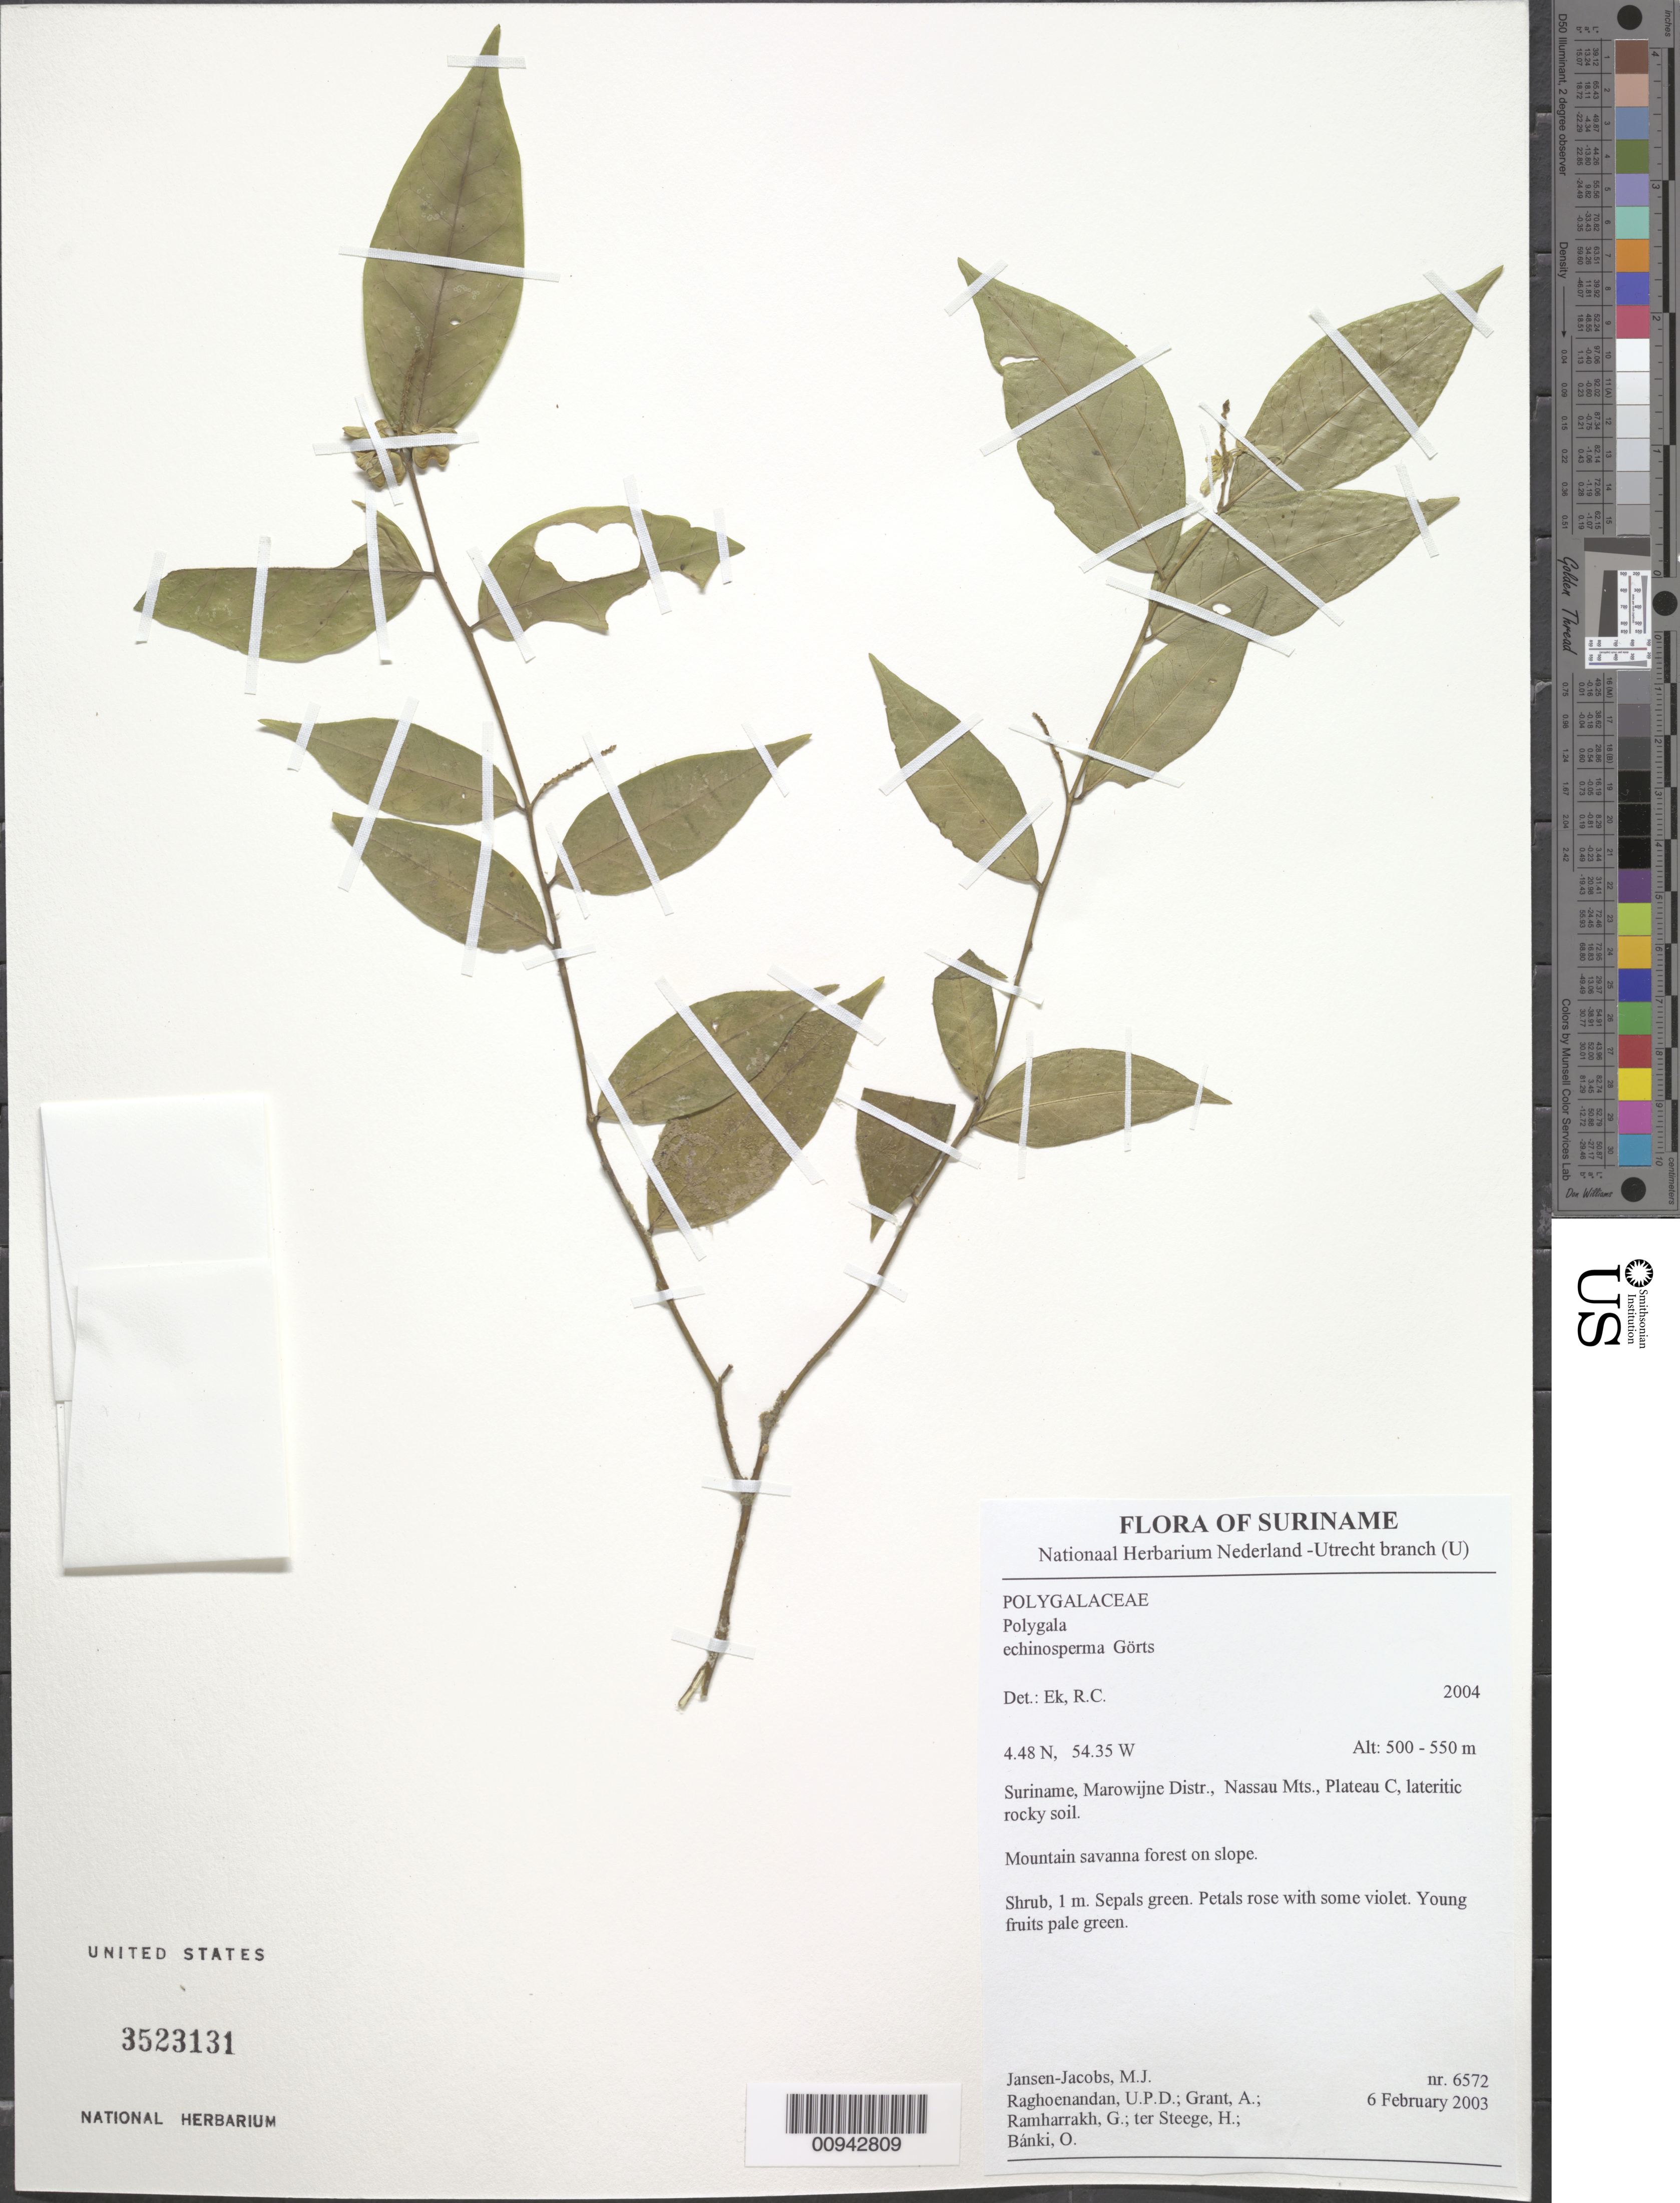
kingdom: Plantae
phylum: Tracheophyta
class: Magnoliopsida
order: Fabales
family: Polygalaceae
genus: Asemeia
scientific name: Asemeia echinosperma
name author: (Görts) J.F.B. Pastore & J.R. Abbott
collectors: M. J. Jansen-Jacobs, U. Raghoenandan, A. Grant, G. Ramharrakh, H. ter Steege & O. Bánki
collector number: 6572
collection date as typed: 6-Feb-03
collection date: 2003-02-06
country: Suriname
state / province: Marowijne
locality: Nassau Mts., Plateau C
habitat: Lateritic rocky soil. Mountain savanna forest on slope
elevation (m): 500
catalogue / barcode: US 3523131